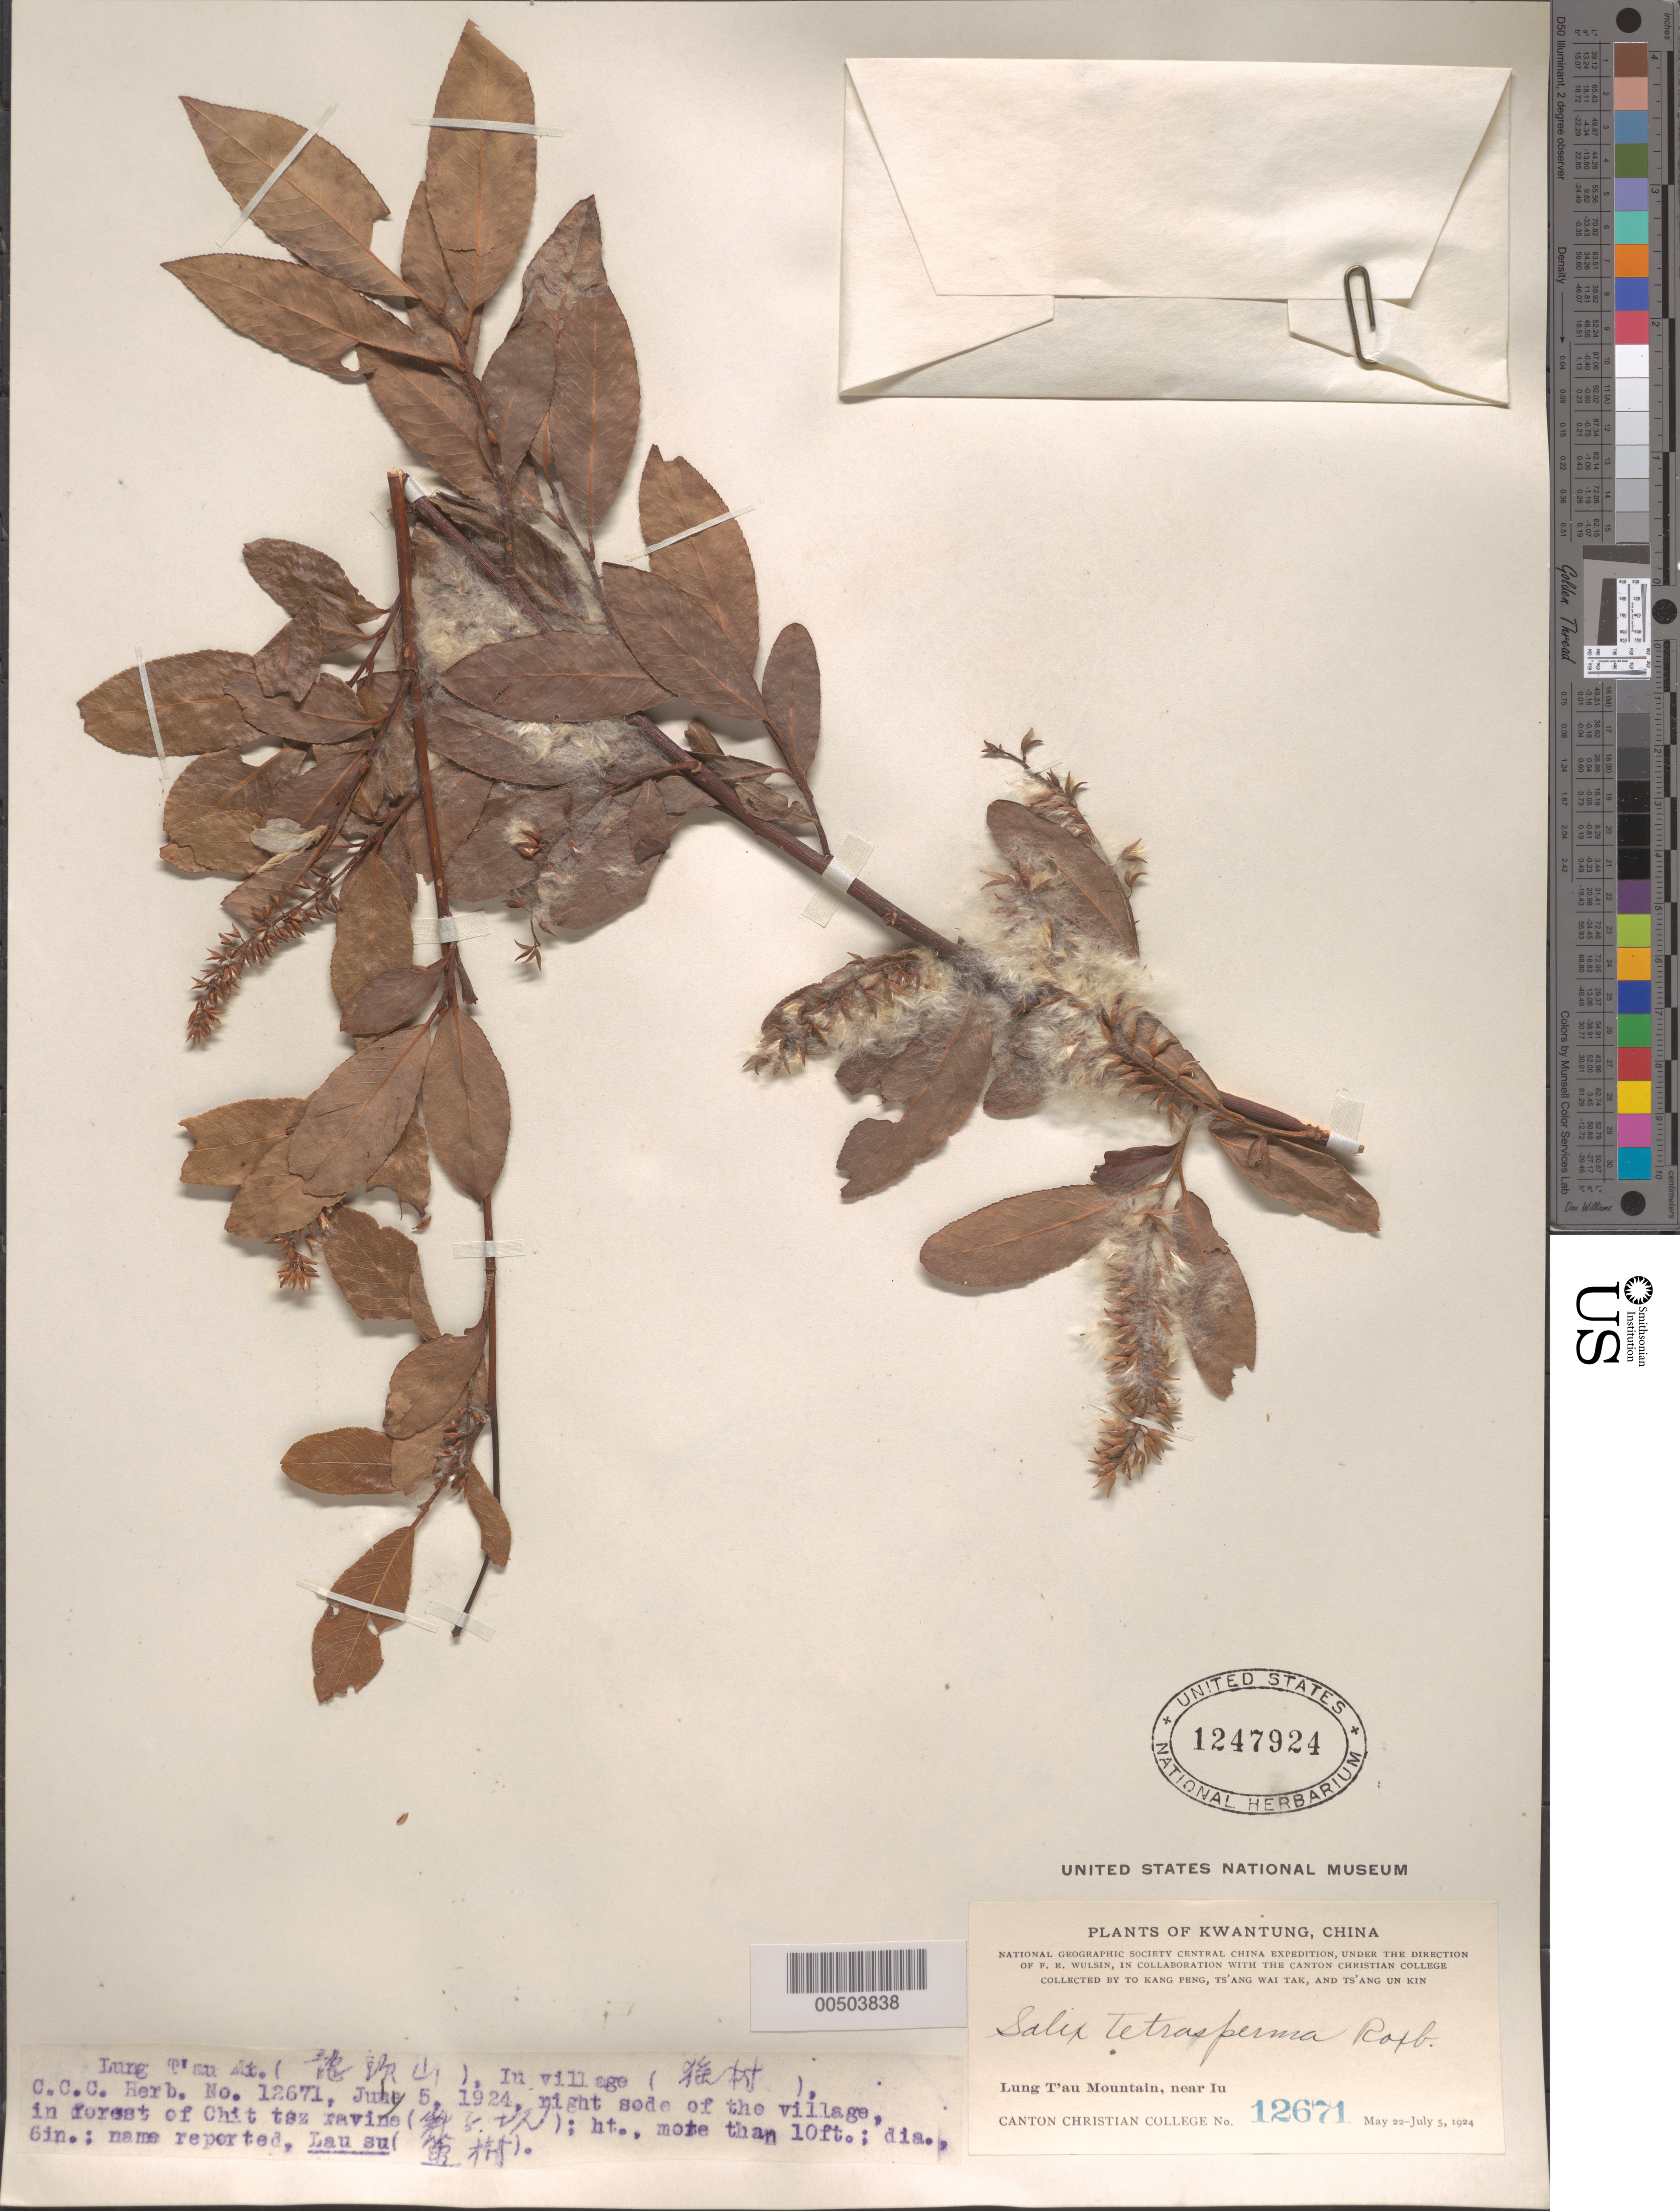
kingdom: Plantae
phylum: Tracheophyta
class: Magnoliopsida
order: Malpighiales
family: Salicaceae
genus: Salix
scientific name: Salix tetrasperma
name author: Roxb.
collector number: Herb. No. 12671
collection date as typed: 05 Jul 1924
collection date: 1924-07-05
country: China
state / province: Guangdong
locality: Lung T'au Mountain, near Iu village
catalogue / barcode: US 1247924